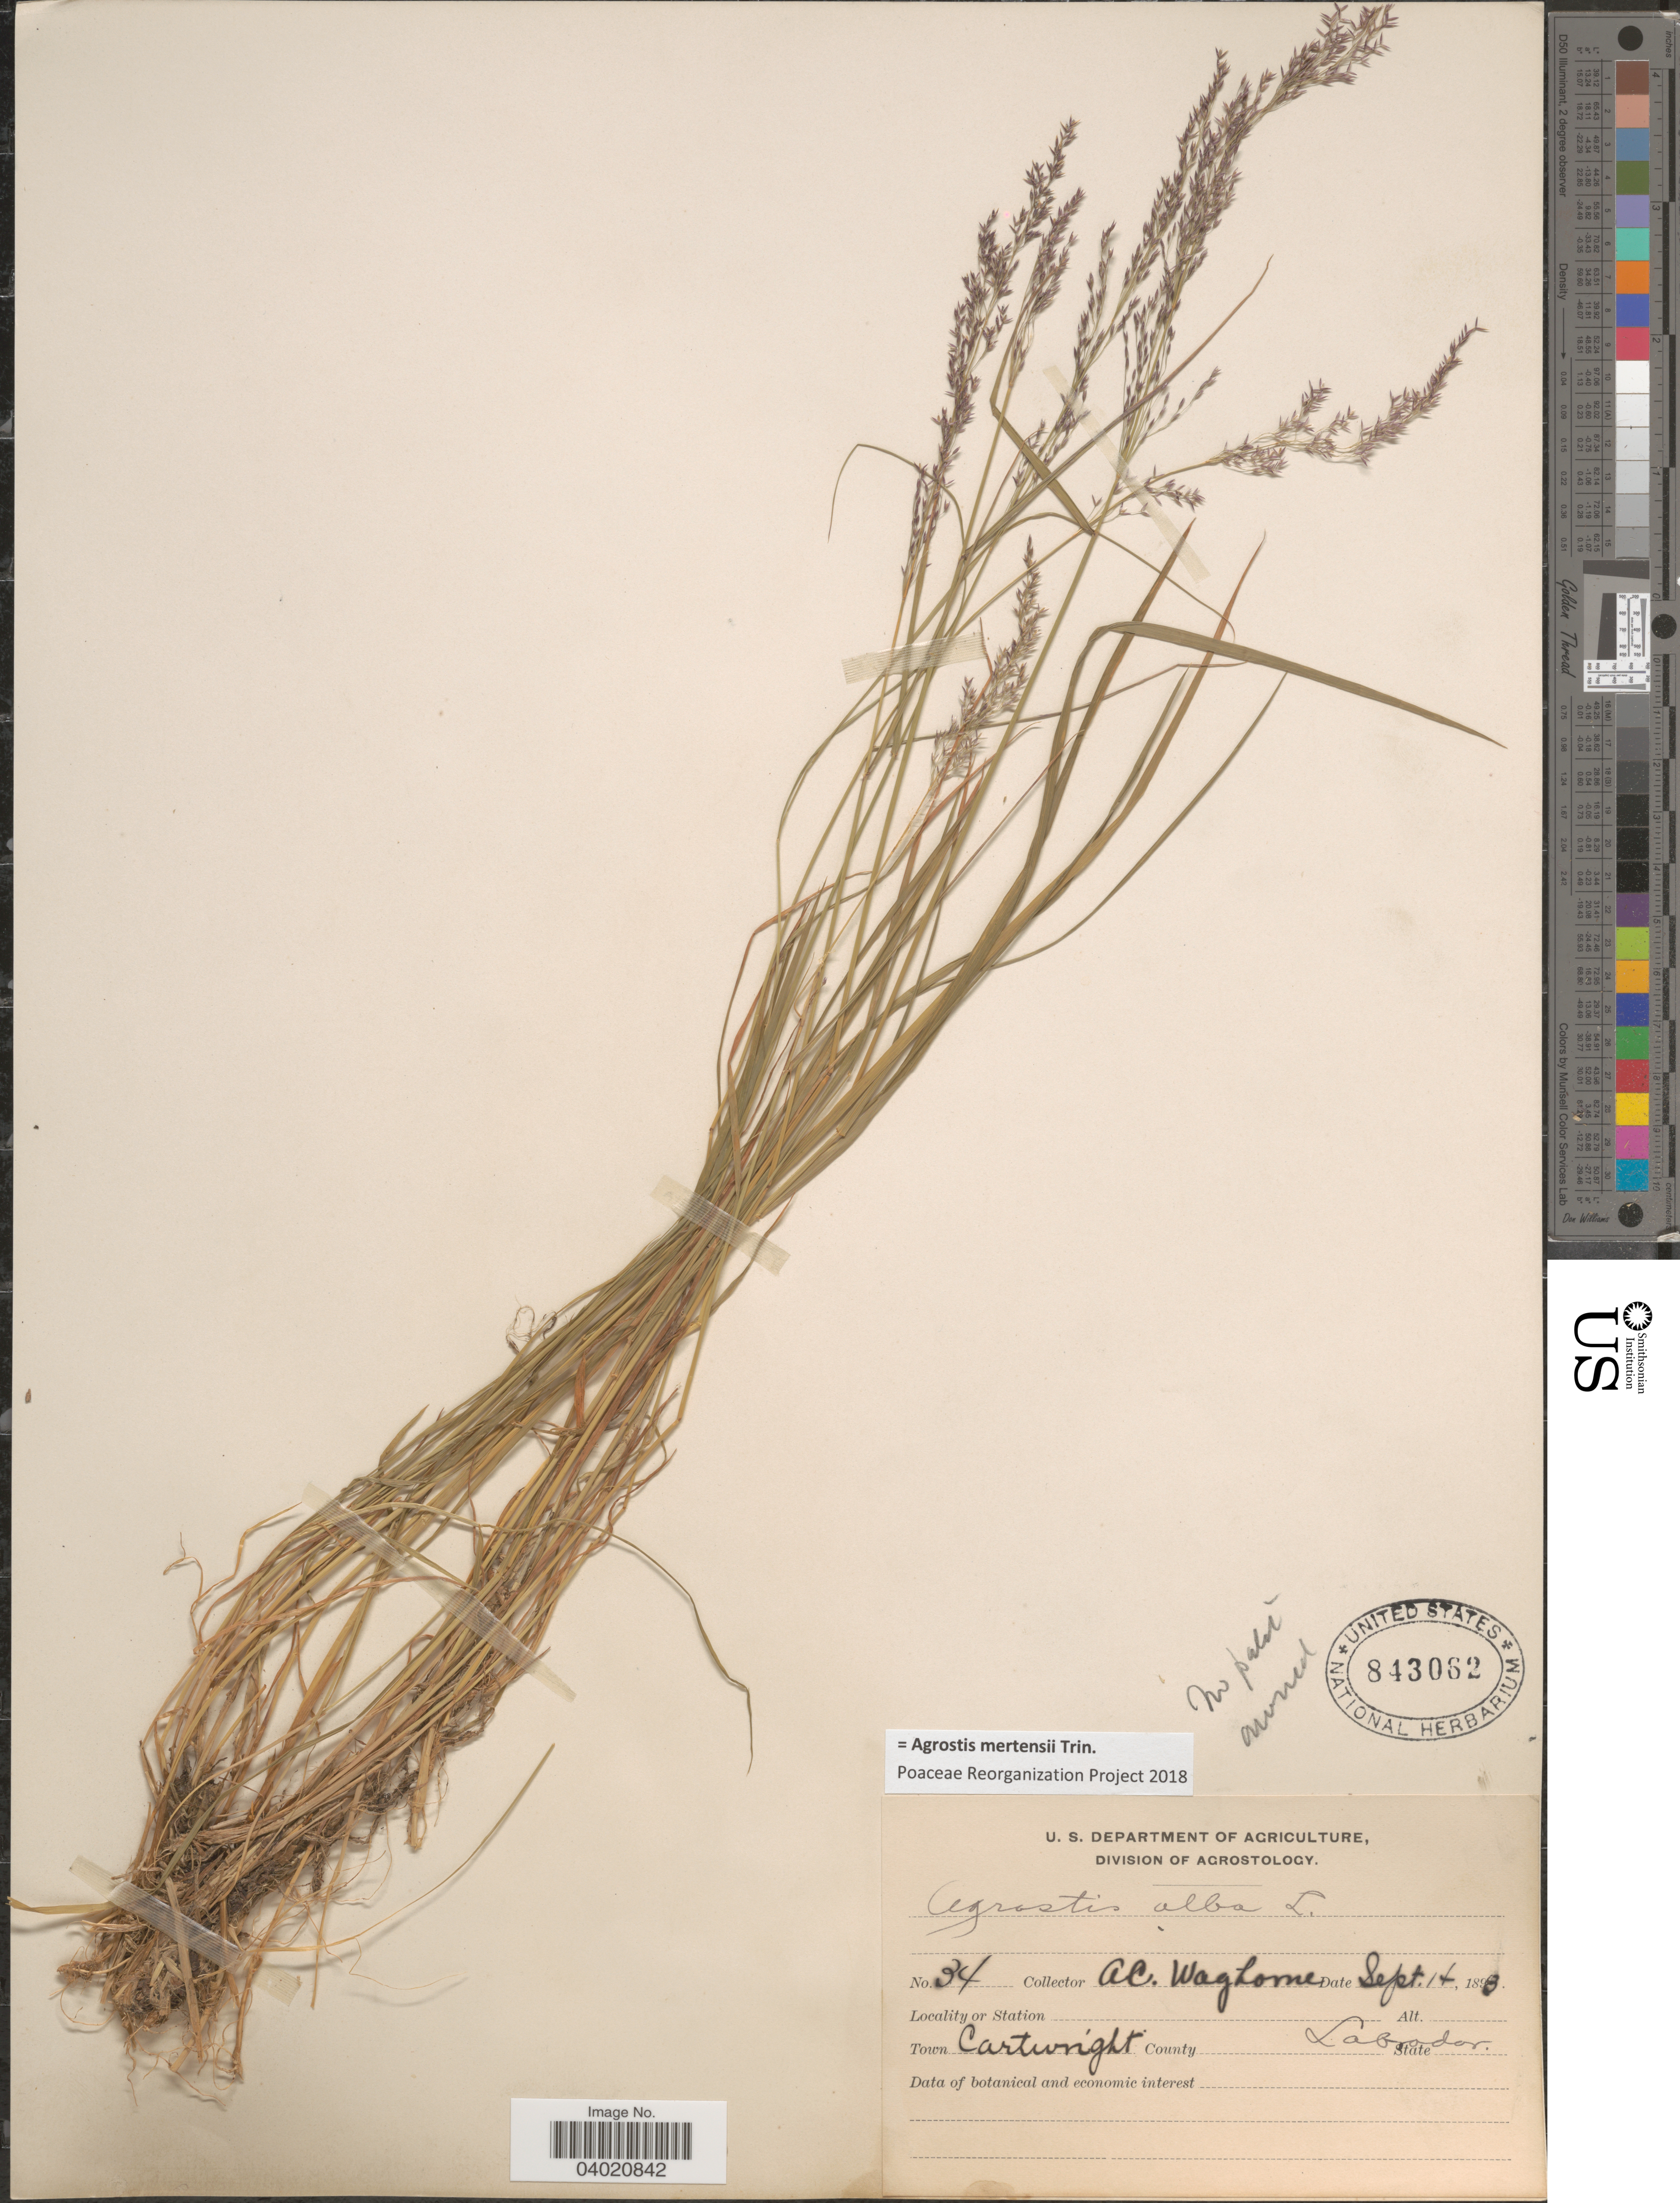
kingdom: Plantae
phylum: Tracheophyta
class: Liliopsida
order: Poales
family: Poaceae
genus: Agrostis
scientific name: Agrostis mertensii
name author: Trin.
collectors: A. Waghorne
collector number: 34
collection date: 1898-09-14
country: Canada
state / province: Newfoundland and Labrador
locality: Town Cartwright. Labrador.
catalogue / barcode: US 843062